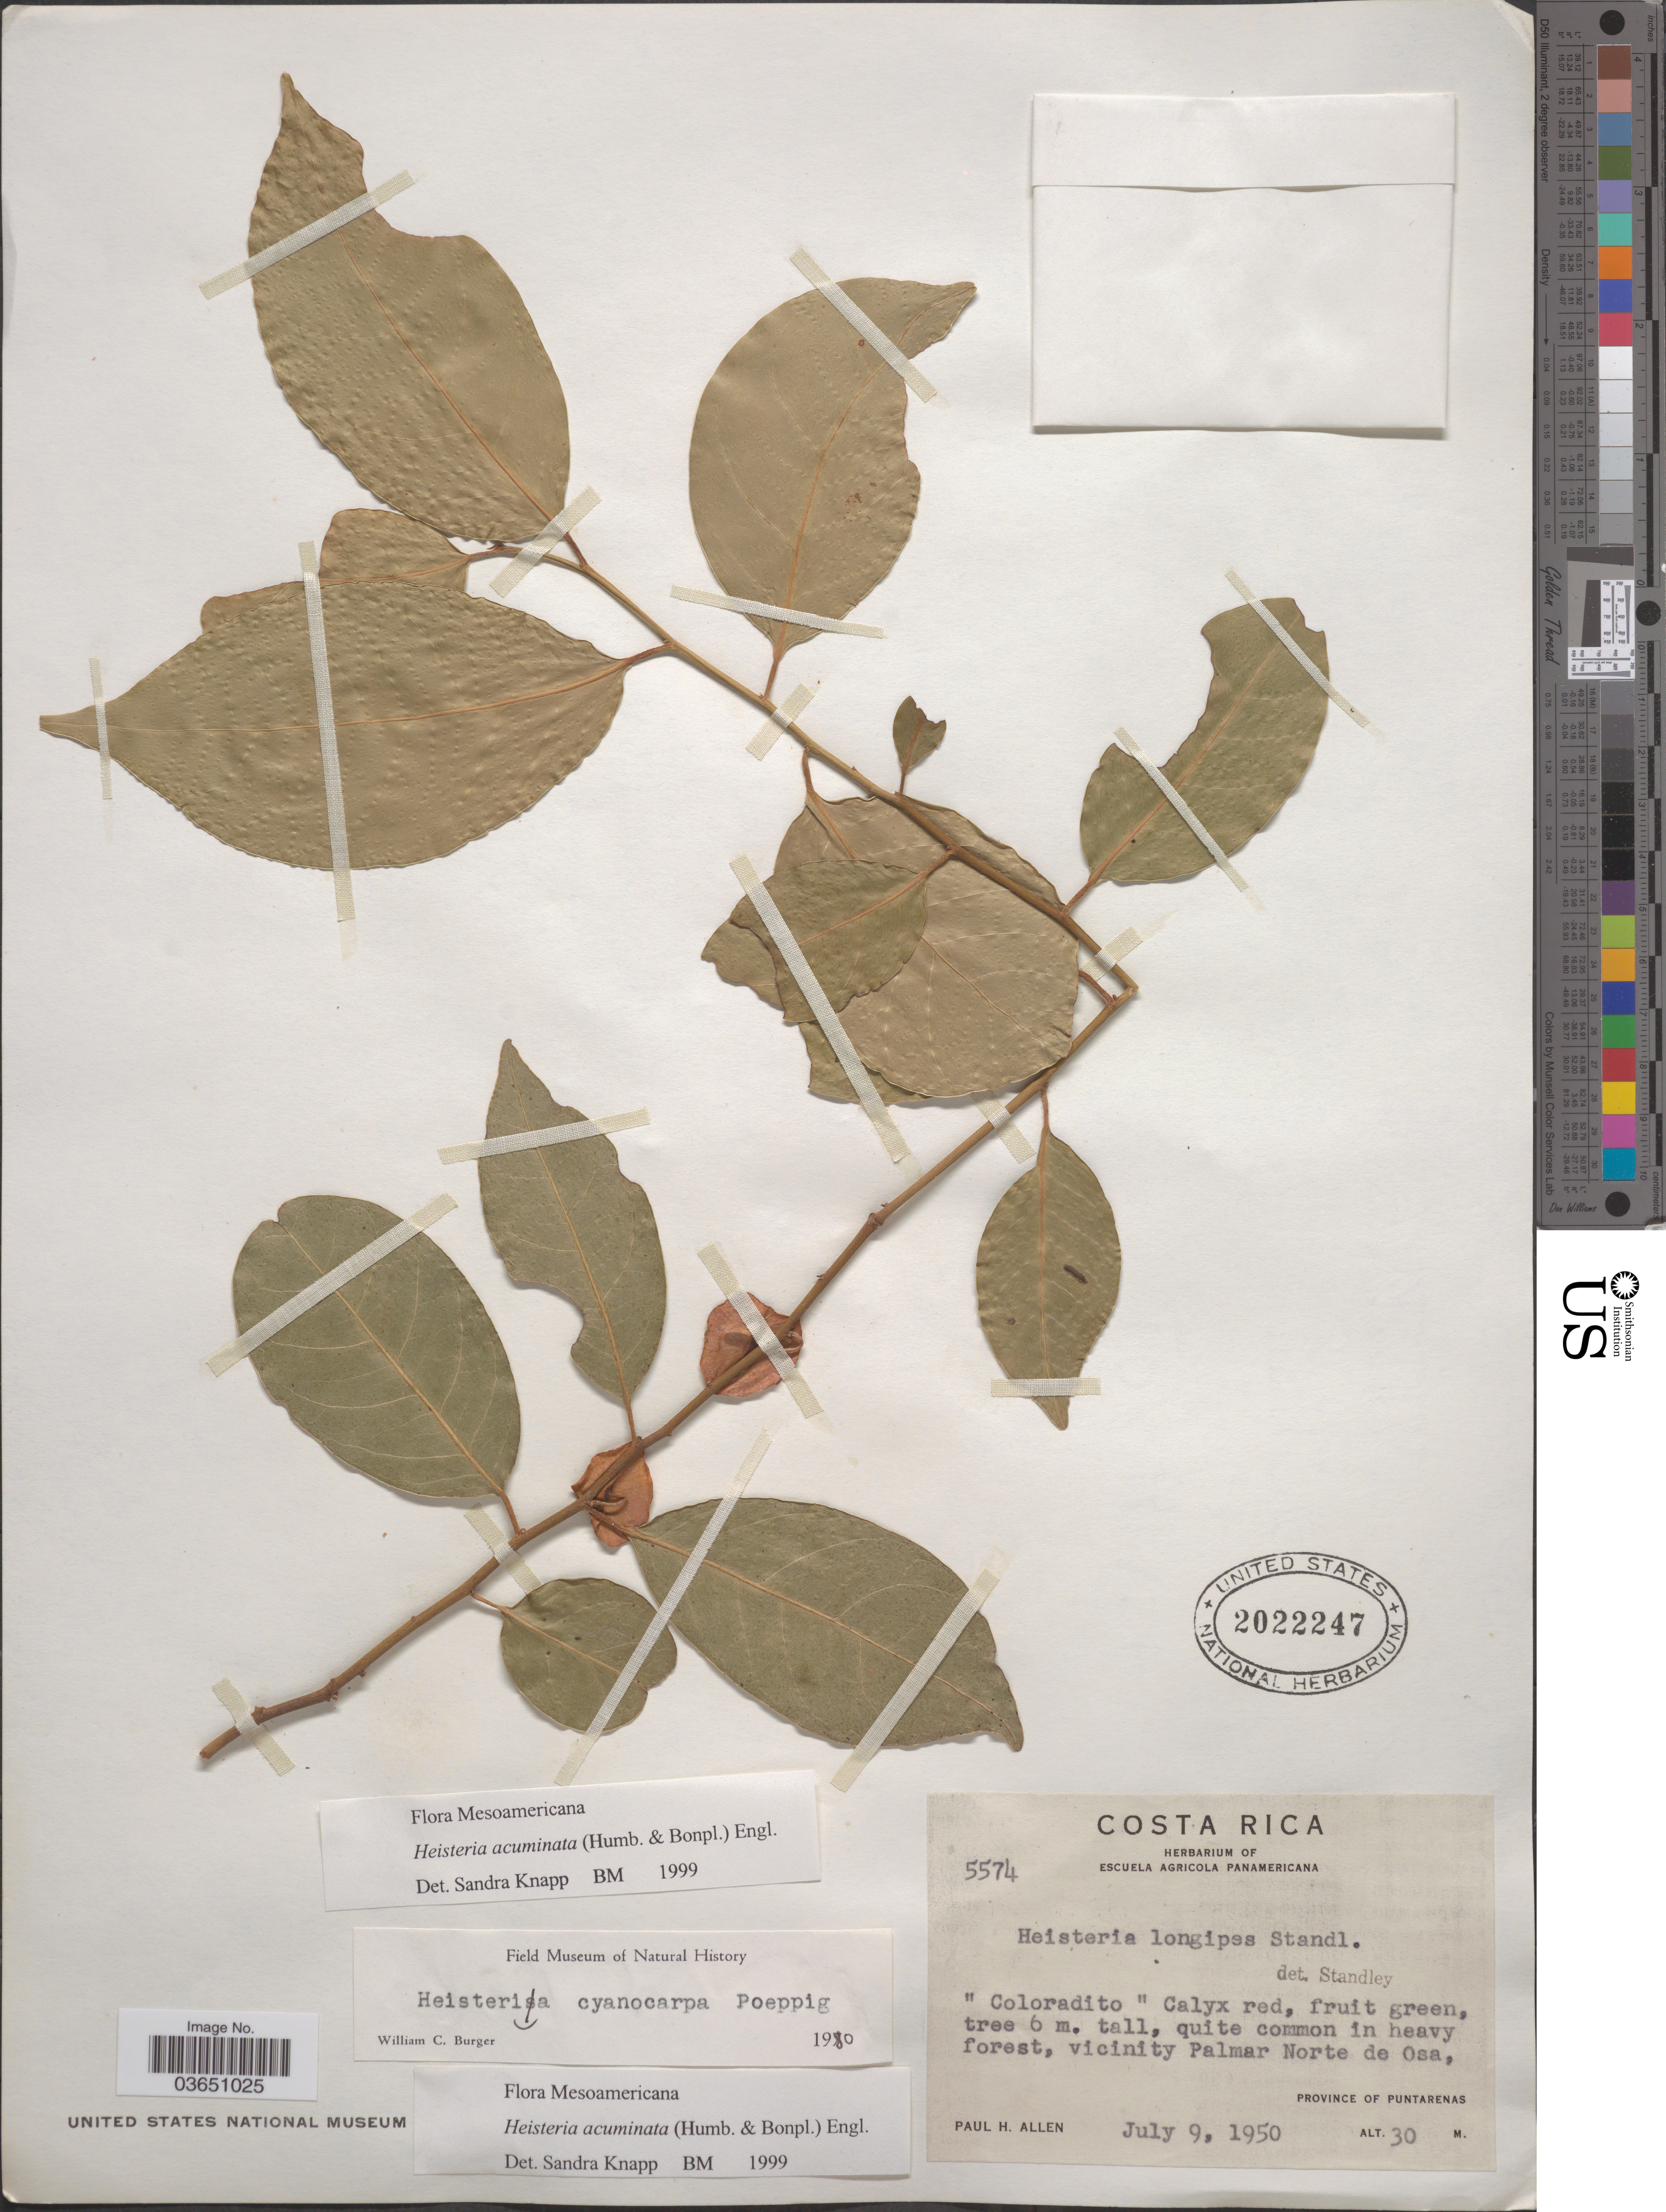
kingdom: Plantae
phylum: Tracheophyta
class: Magnoliopsida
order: Santalales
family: Erythropalaceae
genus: Heisteria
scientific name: Heisteria acuminata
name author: (Humb. & Bonpl.) Engl.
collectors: P. H. Allen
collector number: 5574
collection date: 1950-07-09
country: Costa Rica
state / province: Puntarenas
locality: Vicinity Palmar Norte de Osa.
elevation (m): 30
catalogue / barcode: US 2022247